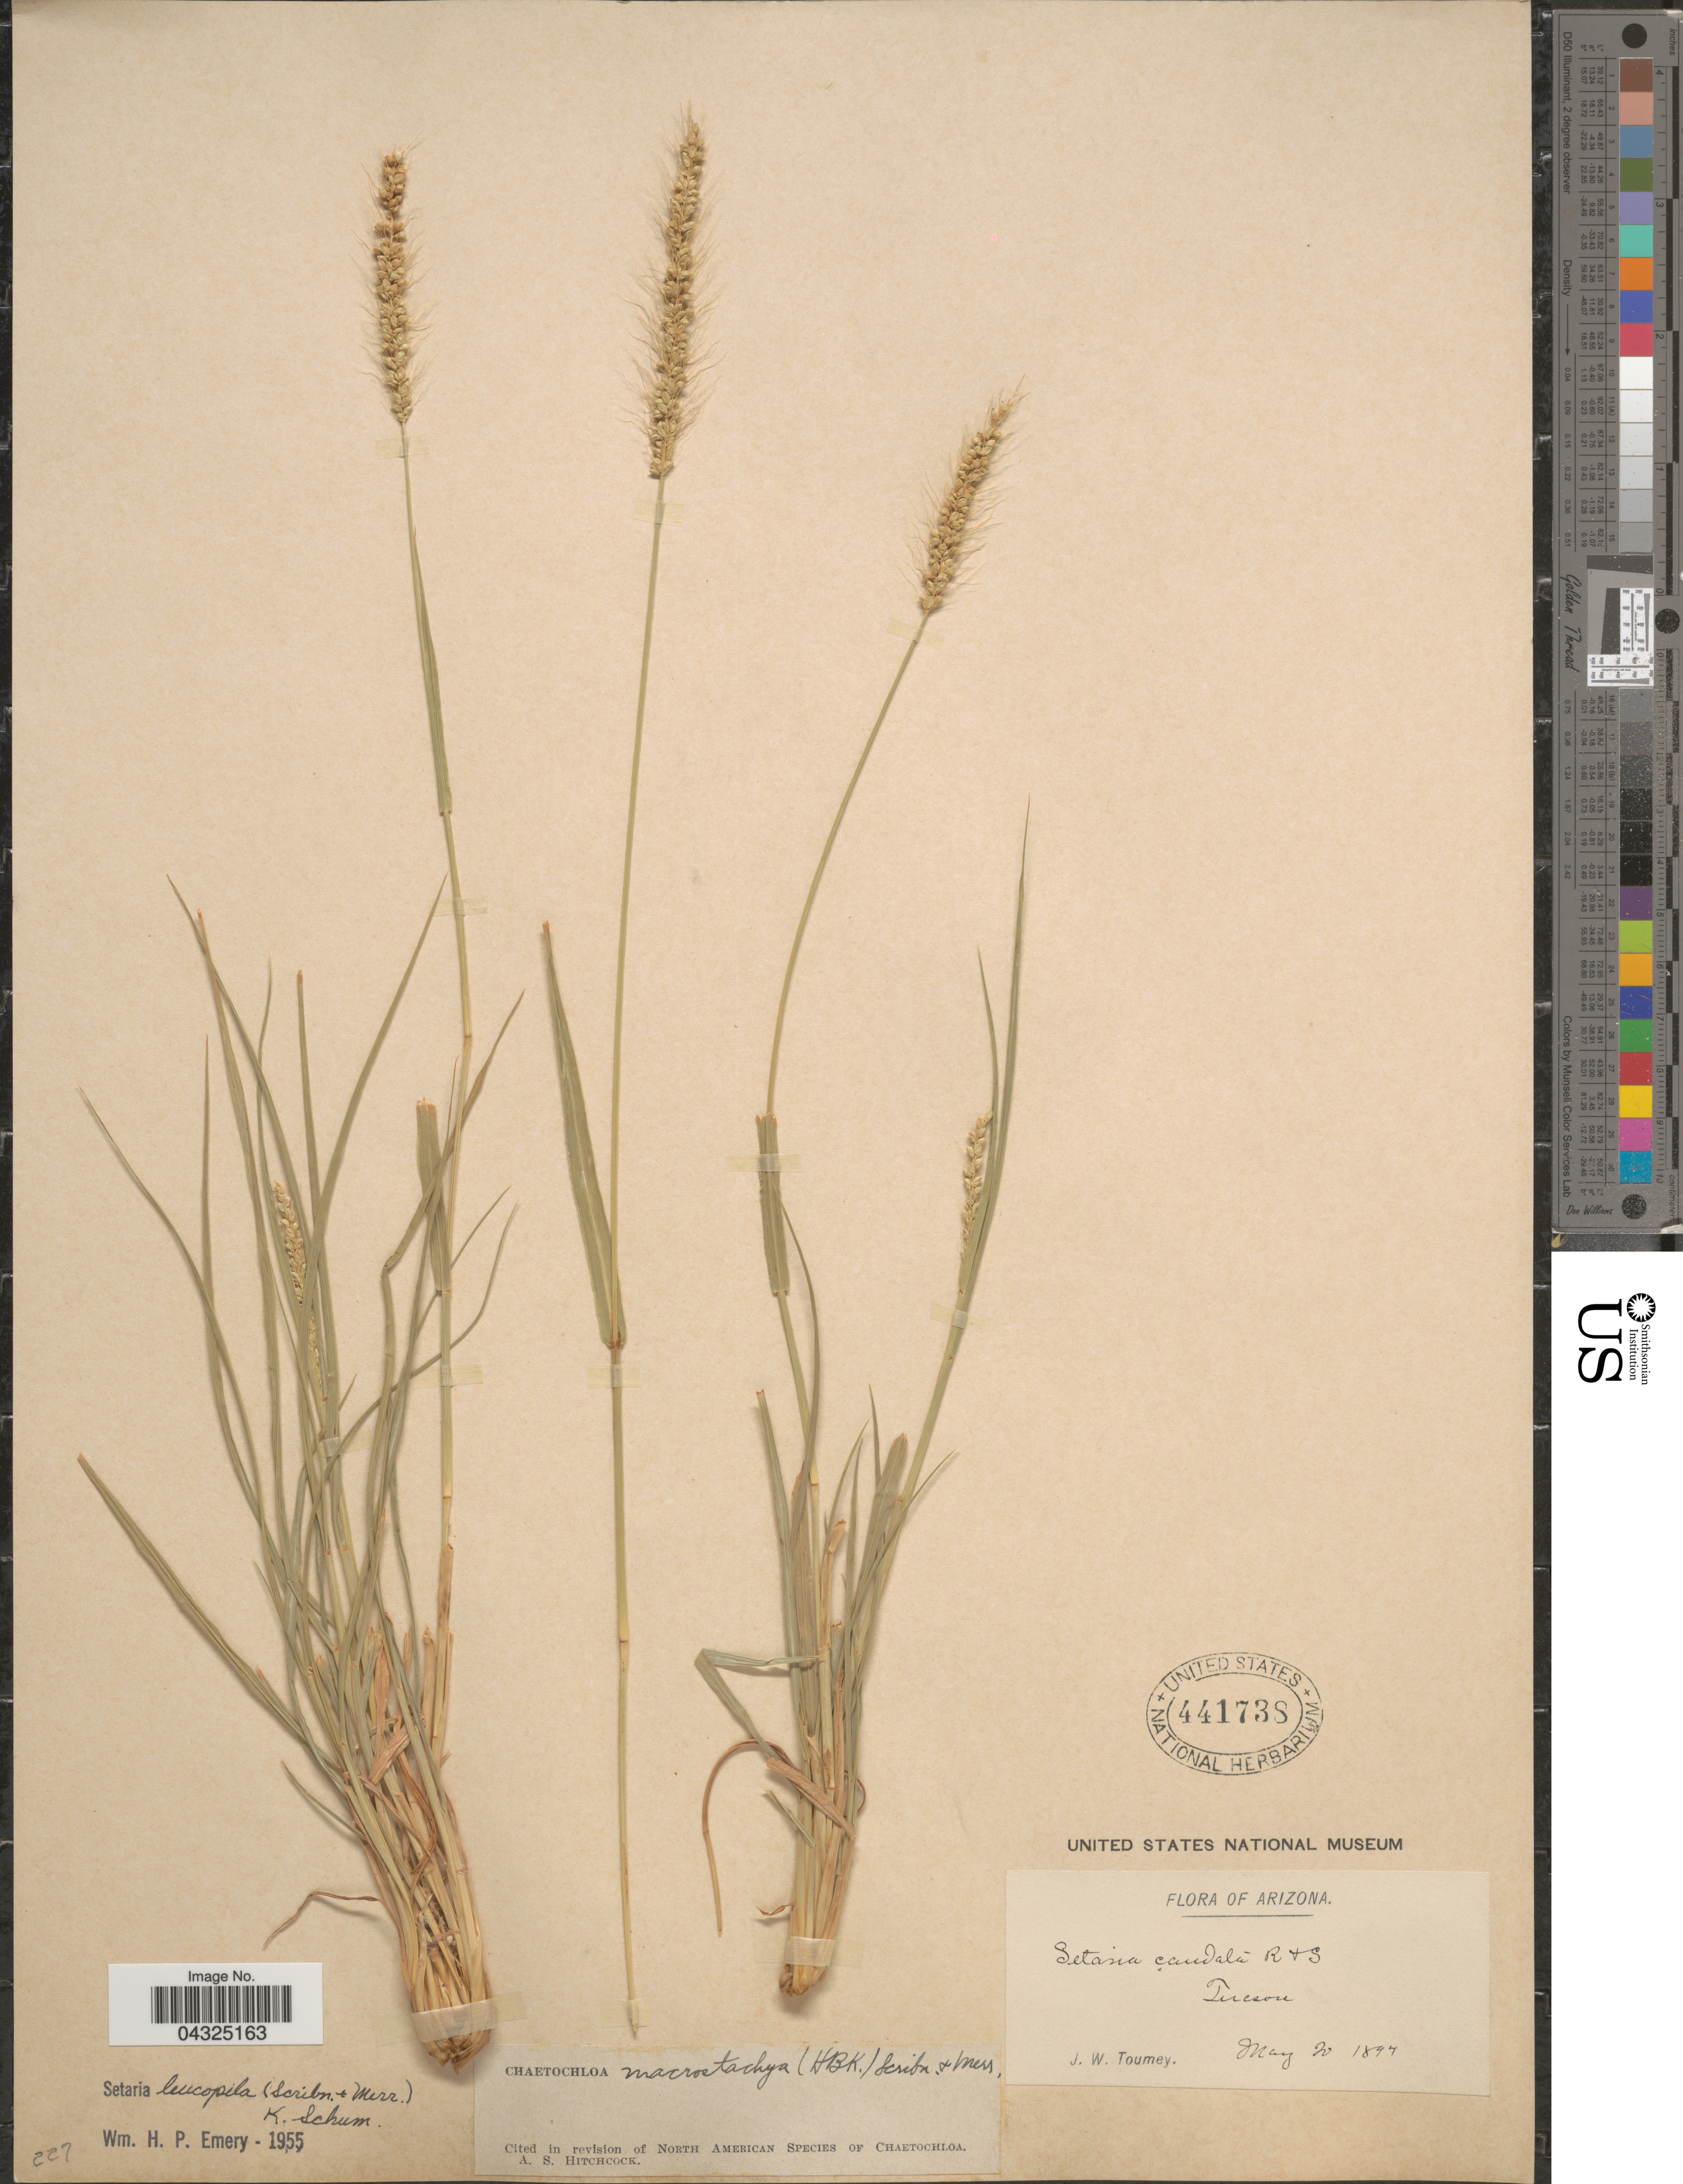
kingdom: Plantae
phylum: Tracheophyta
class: Liliopsida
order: Poales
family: Poaceae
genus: Setaria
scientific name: Setaria leucopila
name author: (Scribn. & Merr.) K. Schum.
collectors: J. W. Toumey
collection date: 1894-05-02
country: United States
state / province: Arizona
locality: Tucson.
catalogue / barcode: US 441738